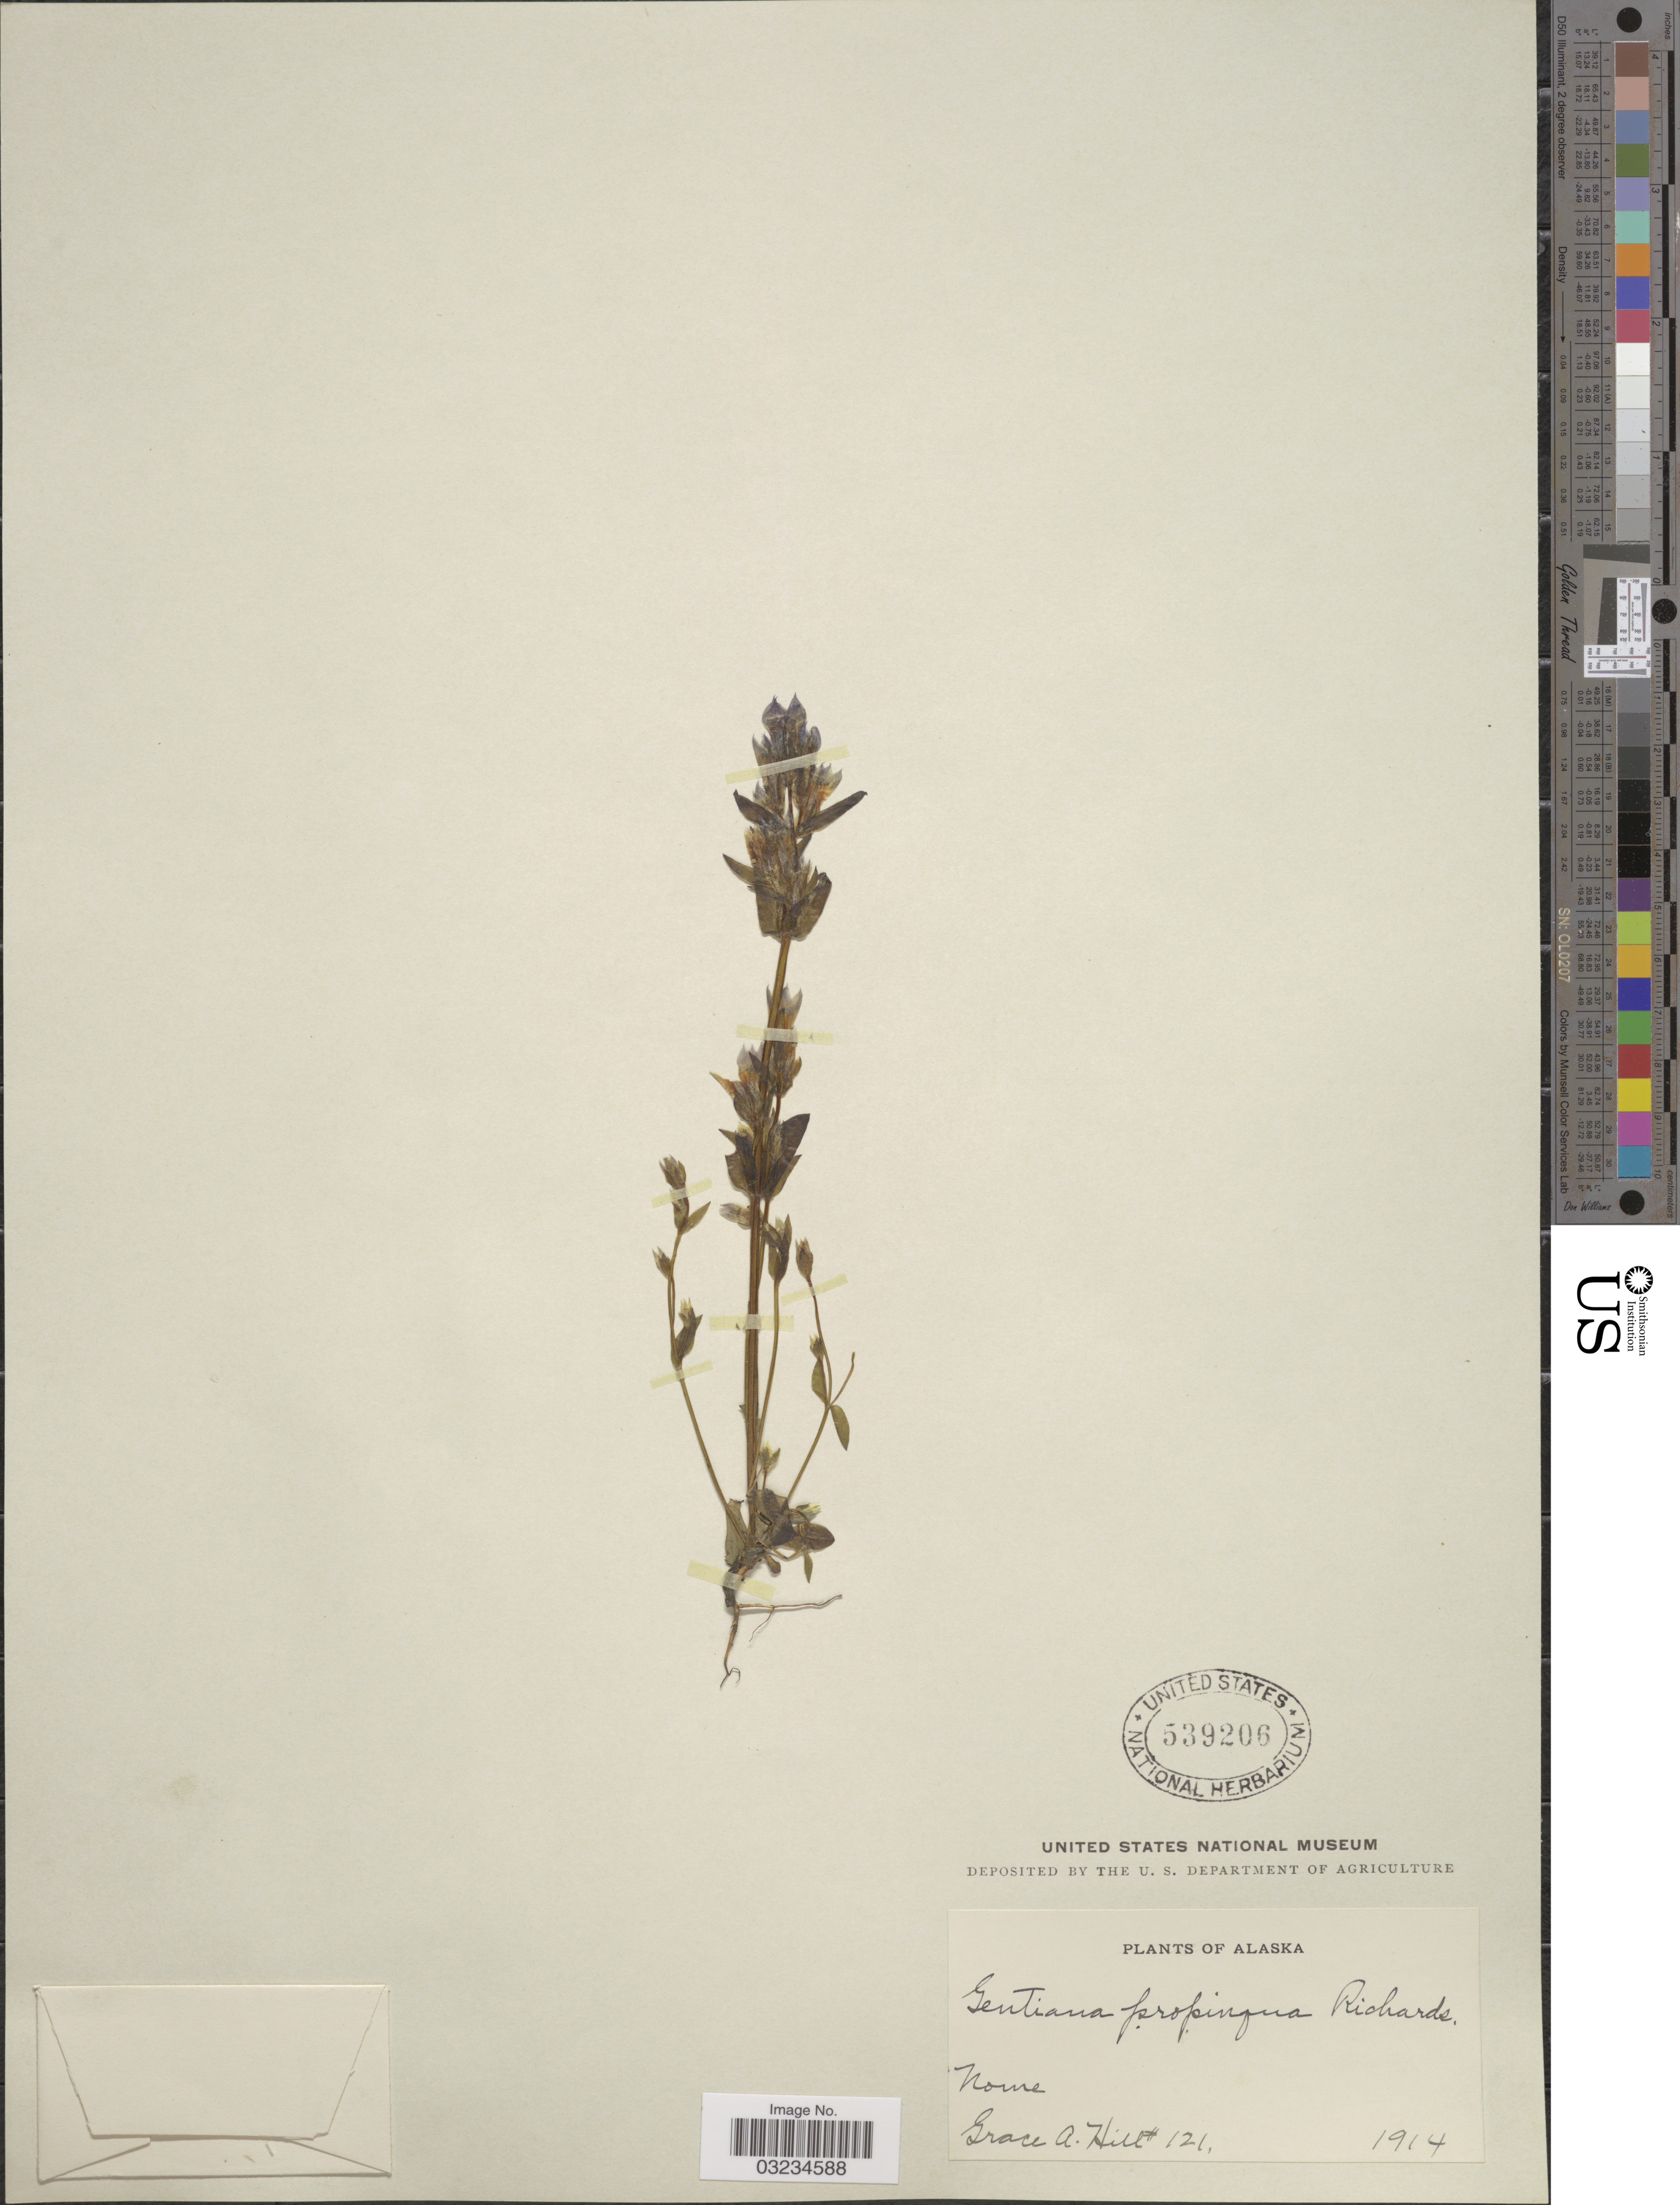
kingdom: Plantae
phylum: Tracheophyta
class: Magnoliopsida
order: Gentianales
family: Gentianaceae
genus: Gentiana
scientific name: Gentiana propinqua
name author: Richards.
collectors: G. A. Hill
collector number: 121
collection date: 1914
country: United States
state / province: Alaska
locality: Nome.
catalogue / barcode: US 539206